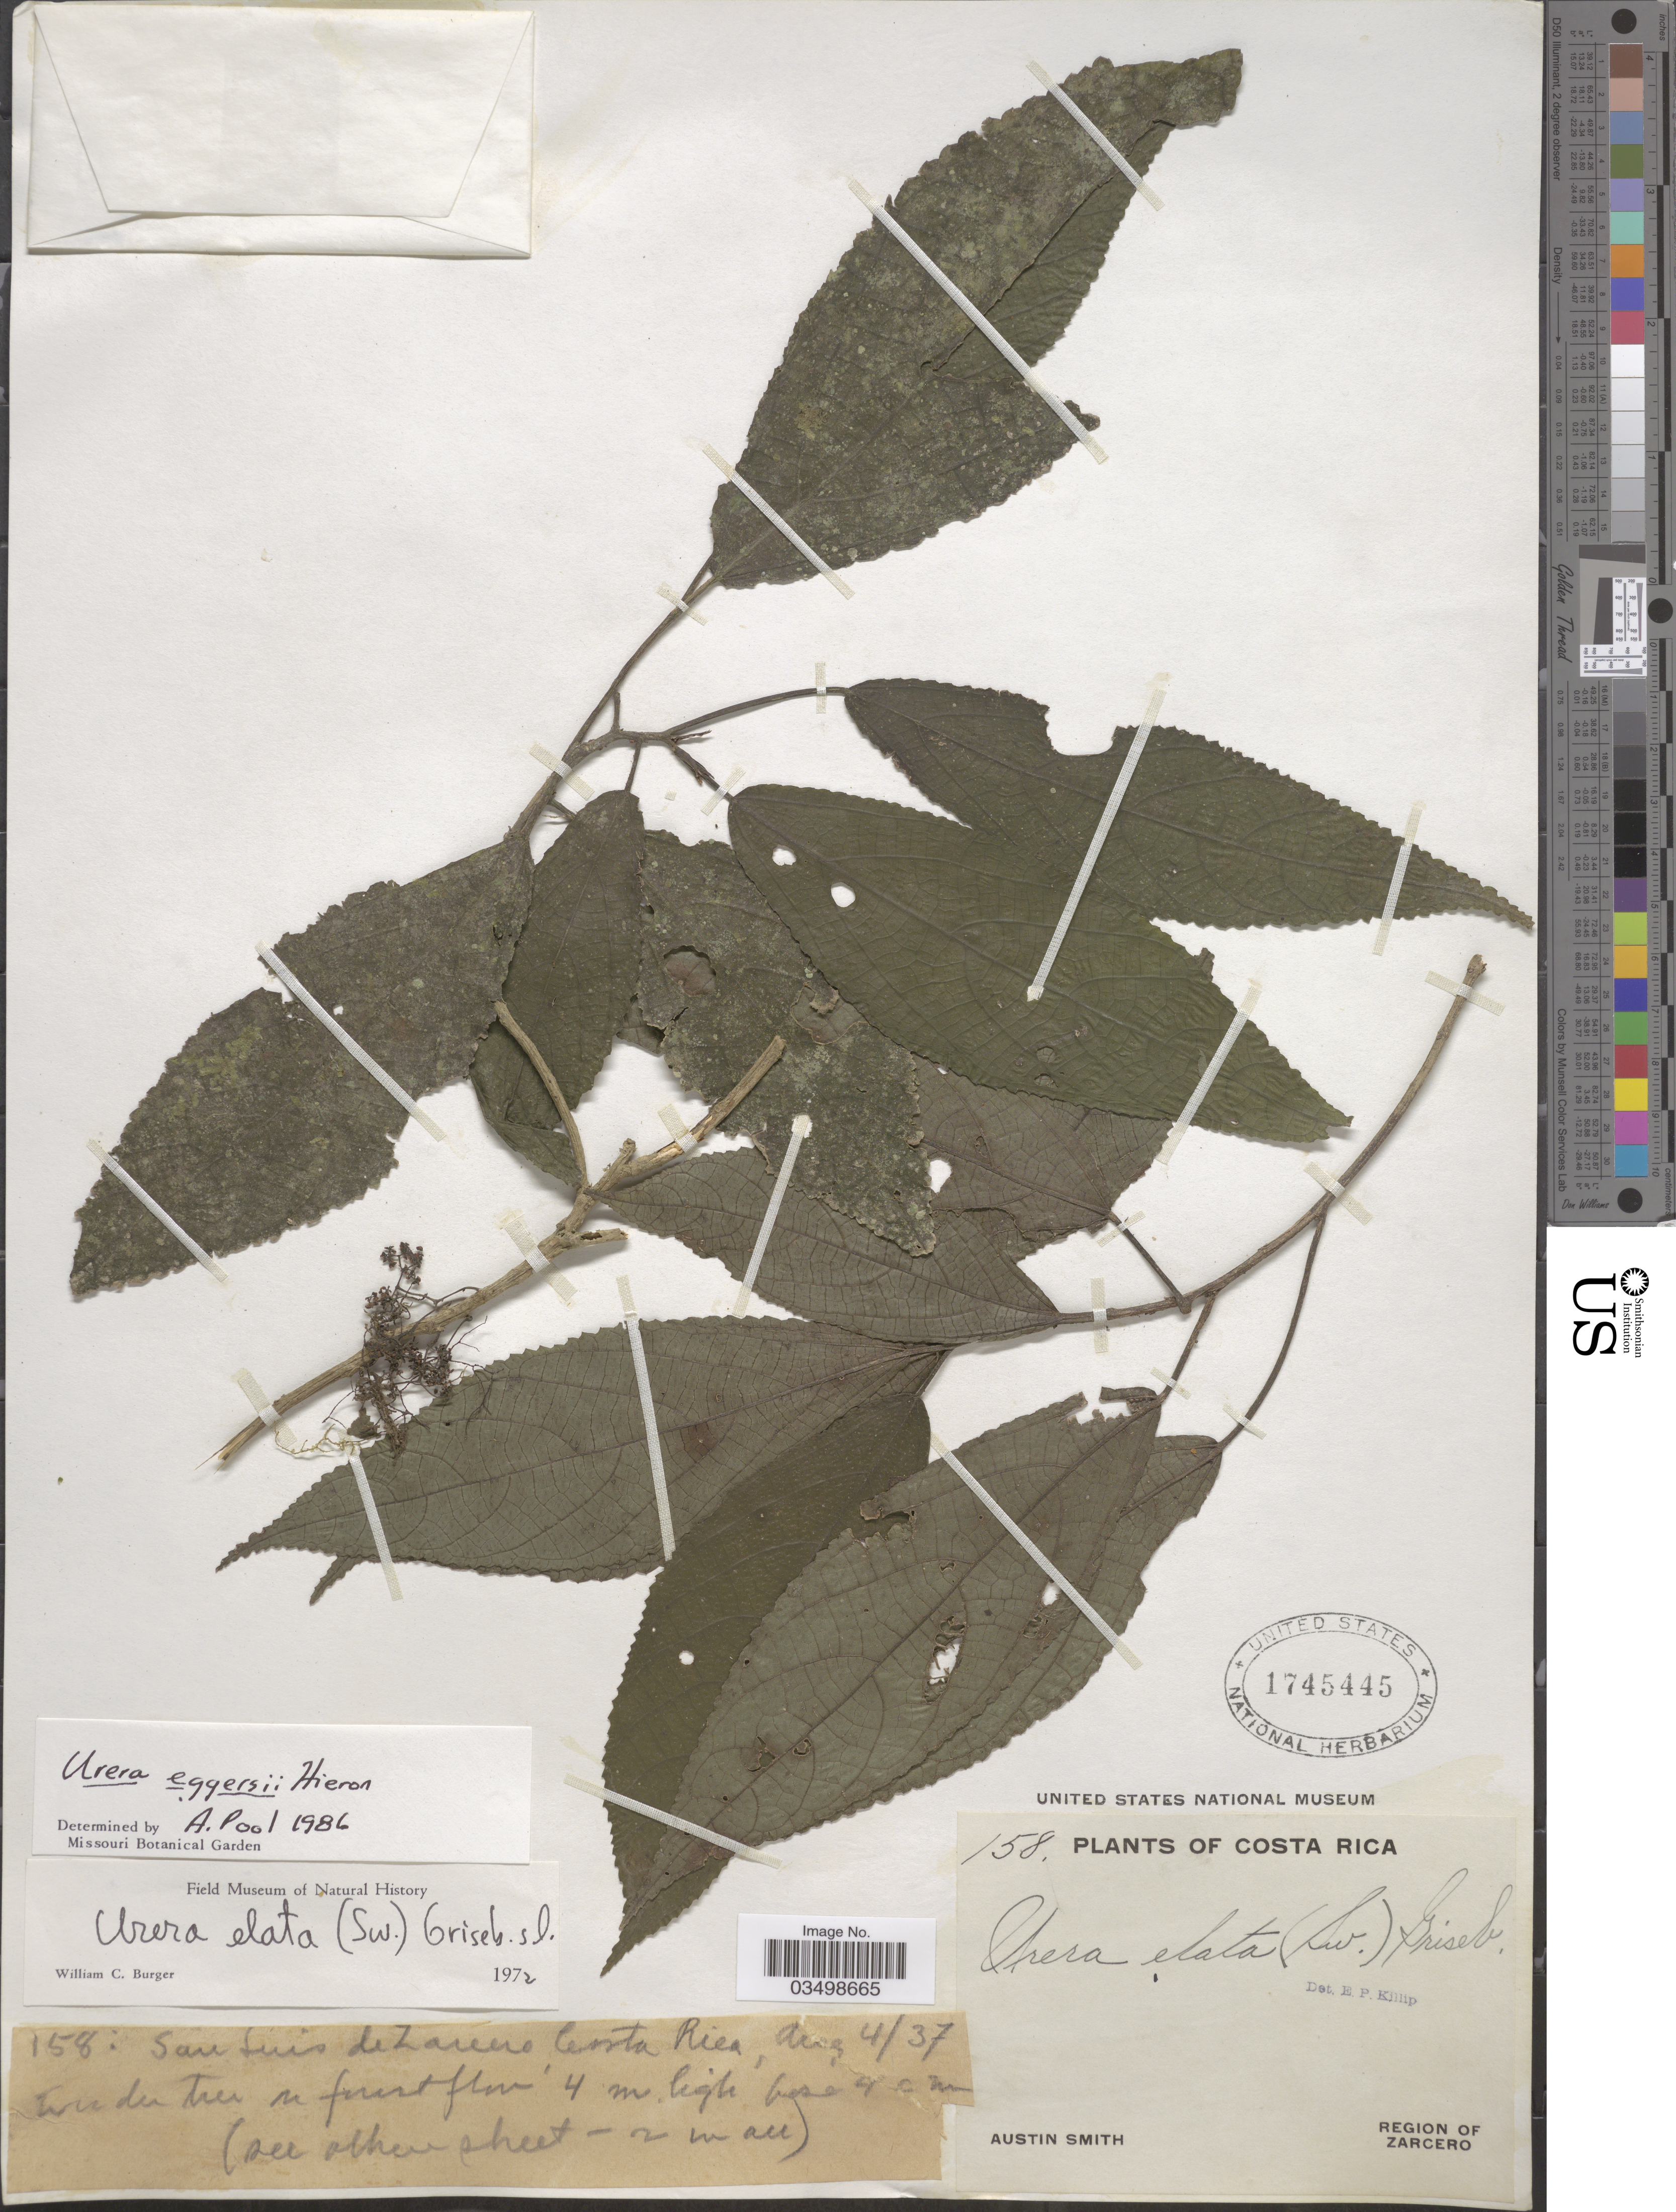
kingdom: Plantae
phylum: Tracheophyta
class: Magnoliopsida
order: Rosales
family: Urticaceae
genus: Urera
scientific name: Urera eggersii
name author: Hieron.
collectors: Aust P. Smith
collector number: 158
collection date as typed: Transcribed d/m/y: 4/8/37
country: Costa Rica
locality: San Luis de Zarcero. Region of Zarcero.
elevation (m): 2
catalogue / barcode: US 1745445